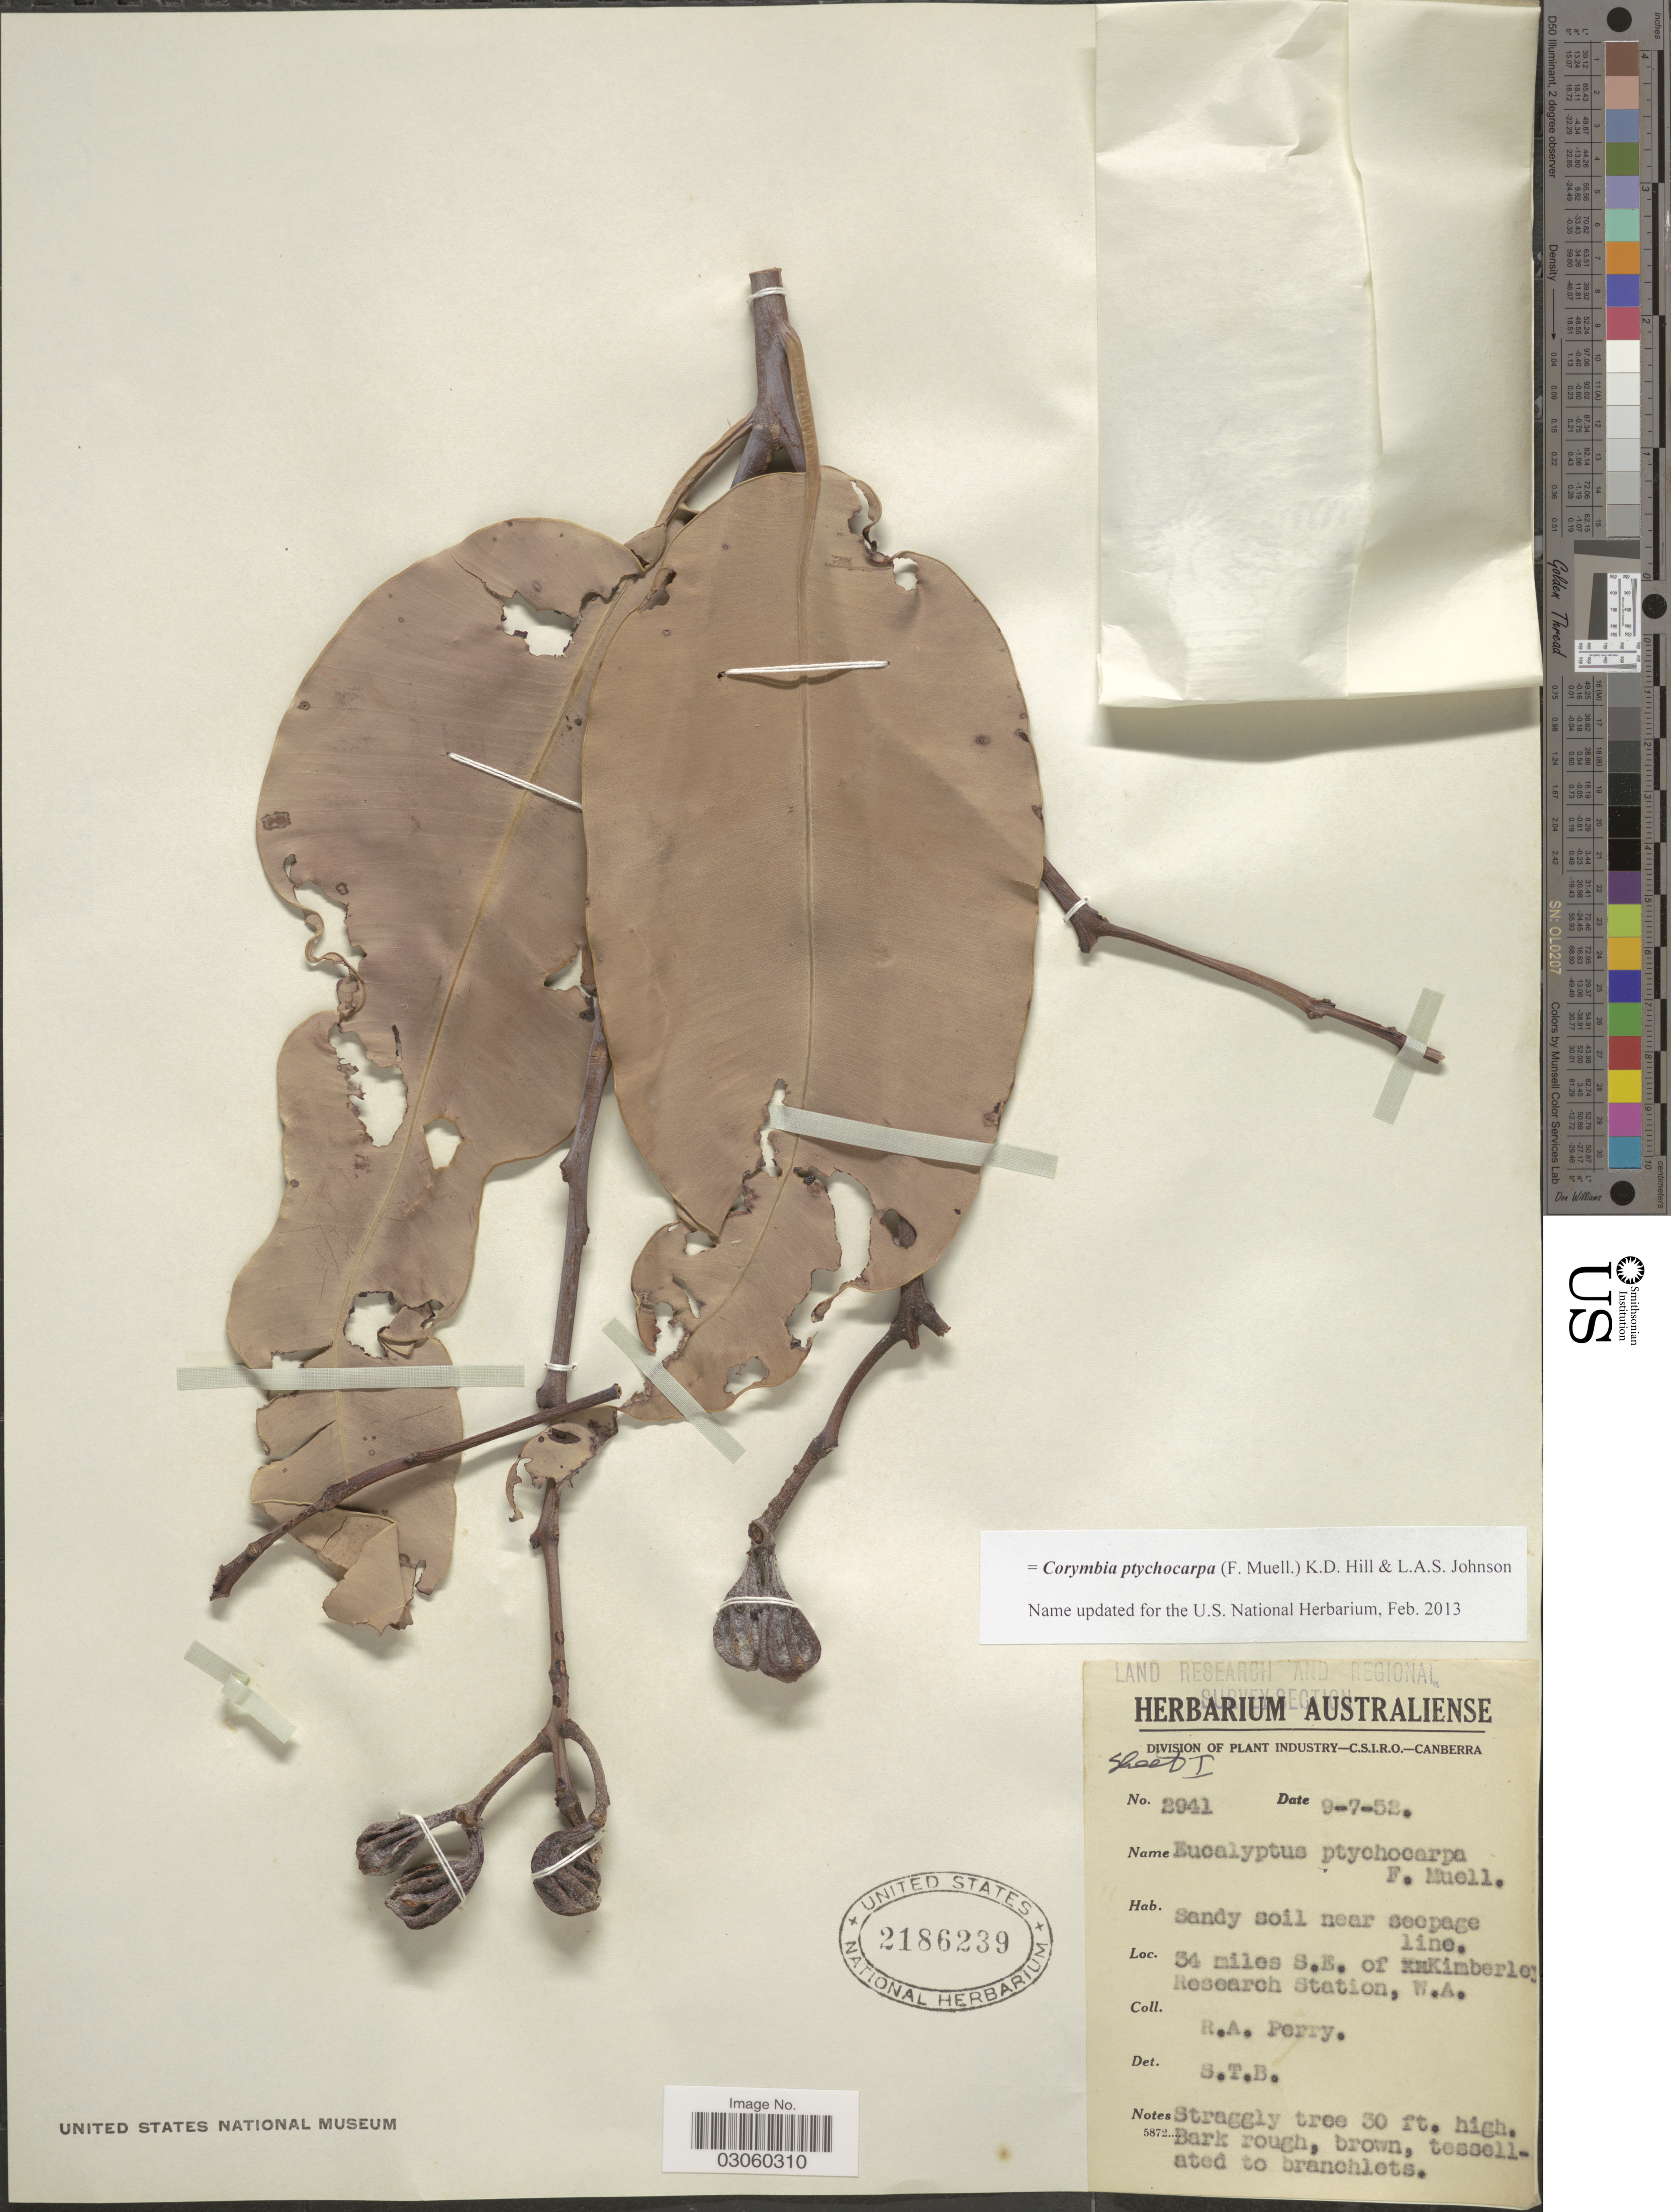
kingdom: Plantae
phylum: Tracheophyta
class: Magnoliopsida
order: Myrtales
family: Myrtaceae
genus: Corymbia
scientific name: Corymbia ptychocarpa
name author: (F. Muell.) K.D. Hill & L.A.S. Johnson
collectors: Perry, R. A.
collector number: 2941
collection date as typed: Transcribed d/m/y: 9/7/52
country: Australia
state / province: Western Australia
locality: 34 miles S.E. of Kimberley Research Station, W.A.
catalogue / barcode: US 2186239